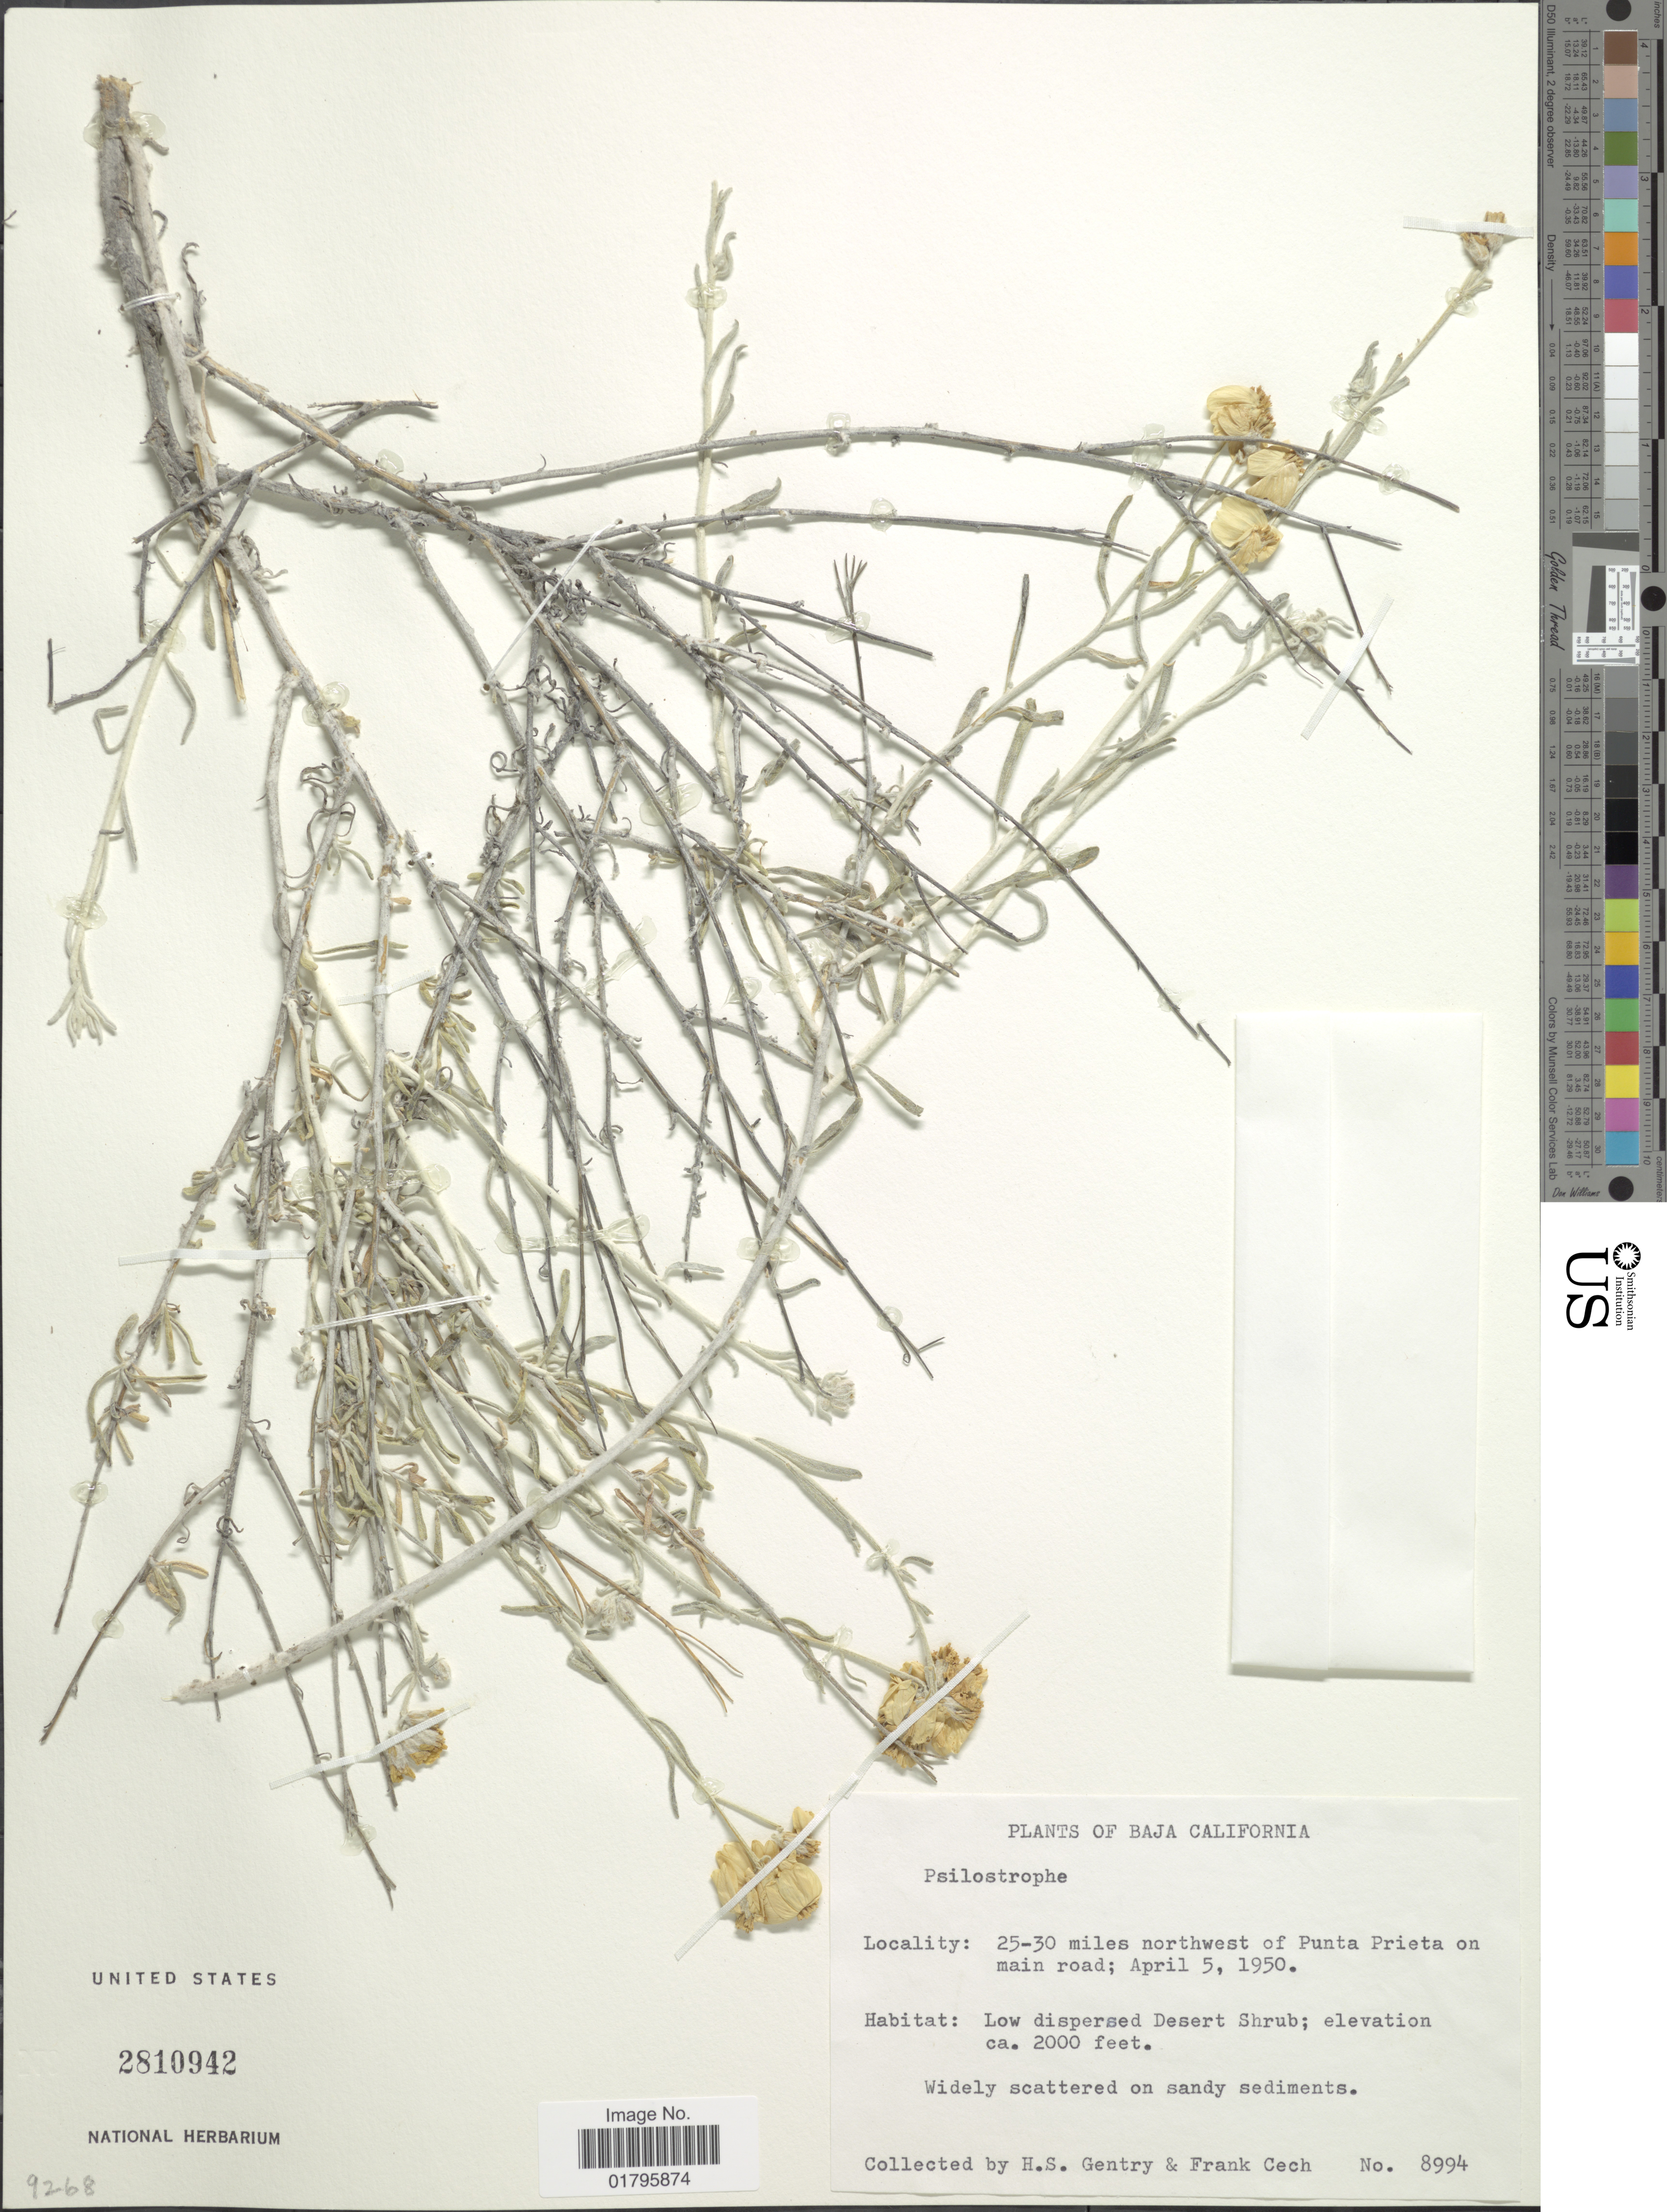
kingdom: Plantae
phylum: Tracheophyta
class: Magnoliopsida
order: Asterales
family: Asteraceae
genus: Psilostrophe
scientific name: Psilostrophe sp.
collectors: H. S. Gentry & F. Cech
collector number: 8994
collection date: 1950-04-05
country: Mexico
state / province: Baja California Sur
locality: Baja California. 25-30 miles northwest of Punta Prieta on main Road.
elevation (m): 610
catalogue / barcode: US 2810942